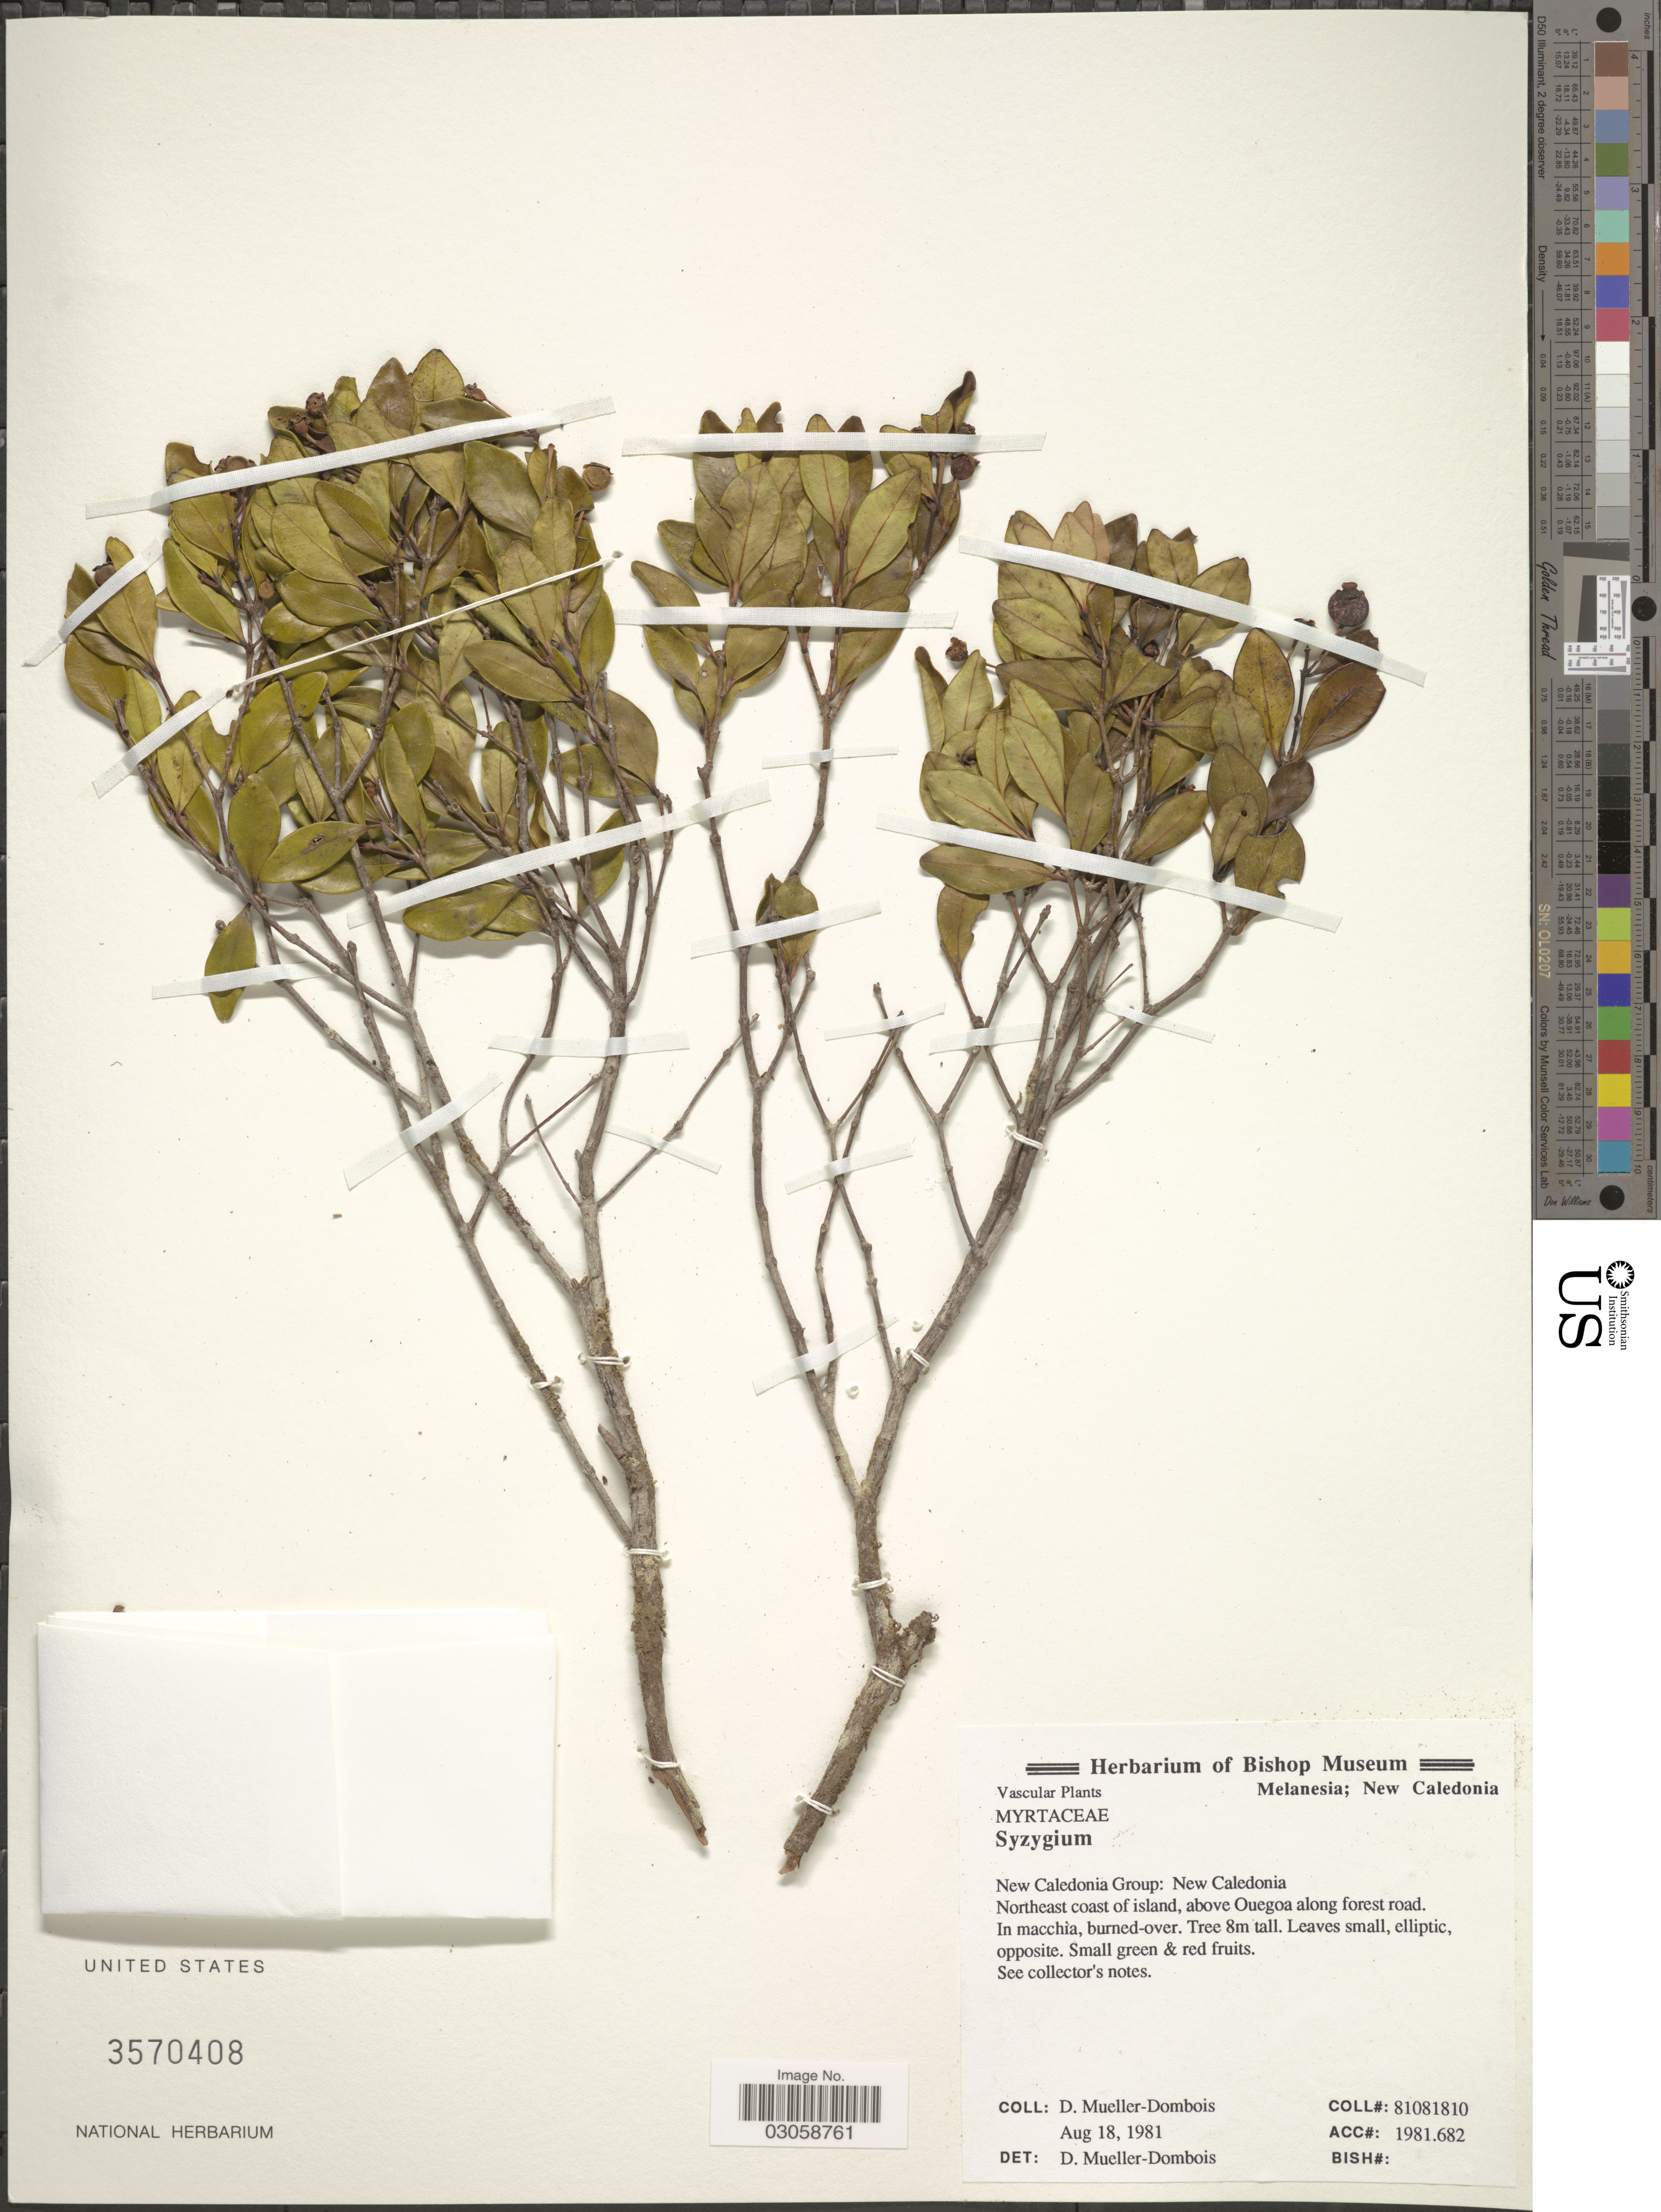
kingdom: Plantae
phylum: Tracheophyta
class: Magnoliopsida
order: Myrtales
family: Myrtaceae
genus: Gossia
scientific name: Gossia nigripes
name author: (Guillaumin) N. Snow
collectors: D. Mueller-Dombois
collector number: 81081810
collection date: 1981-08-18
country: New Caledonia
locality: New Caledonia Group: New Caledonia, Northeast coast of island, above Ouegoa along forest road, Melanesia.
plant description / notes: Cited by N. Snow, Adansonia, sér. 3, 42: 163. 2020.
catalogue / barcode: US 3570408